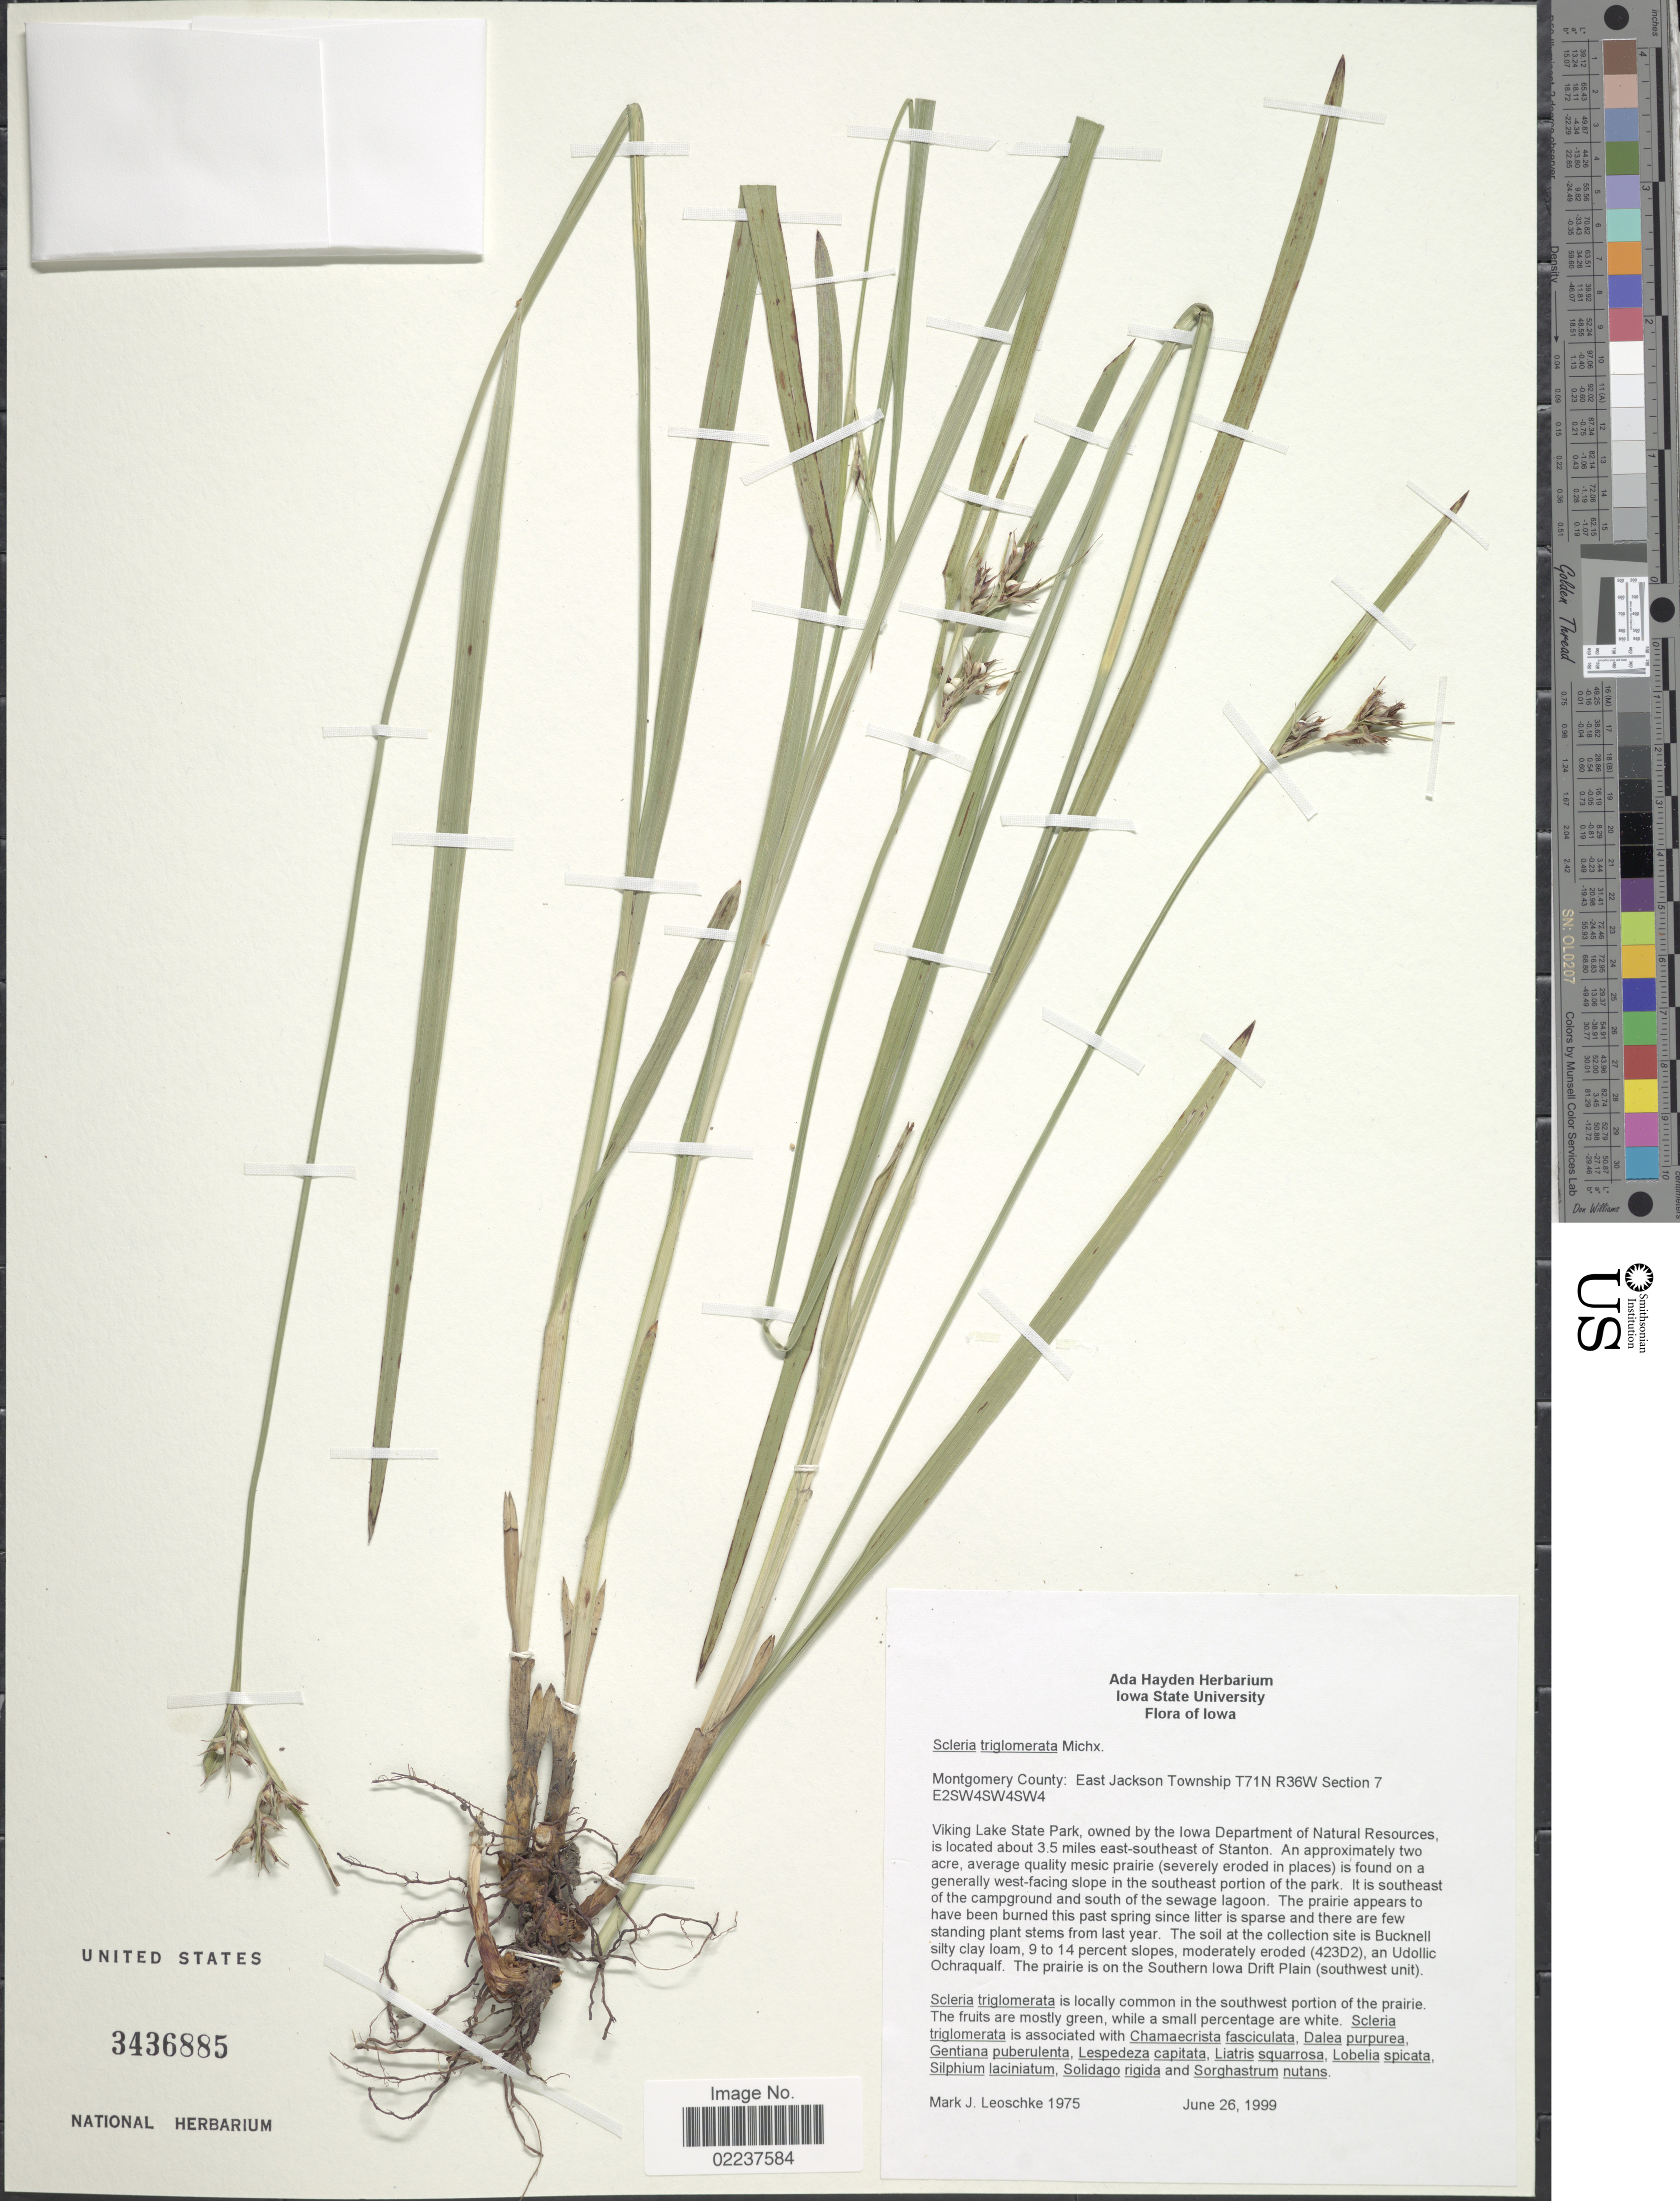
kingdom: Plantae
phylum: Tracheophyta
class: Liliopsida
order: Poales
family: Cyperaceae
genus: Scleria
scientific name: Scleria triglomerata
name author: Michx.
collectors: M. J. Leoschke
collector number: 1975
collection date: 1999-06-26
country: United States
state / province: Iowa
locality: Montgomery County: East Jackson Township T17N R36W Section 7 E2S W4SW4SW4, Viking Lake State Park, owned by the Iowa Department of Natural Resources, is located about 3.5 miles east-southeast of Stanton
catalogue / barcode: US 3436885